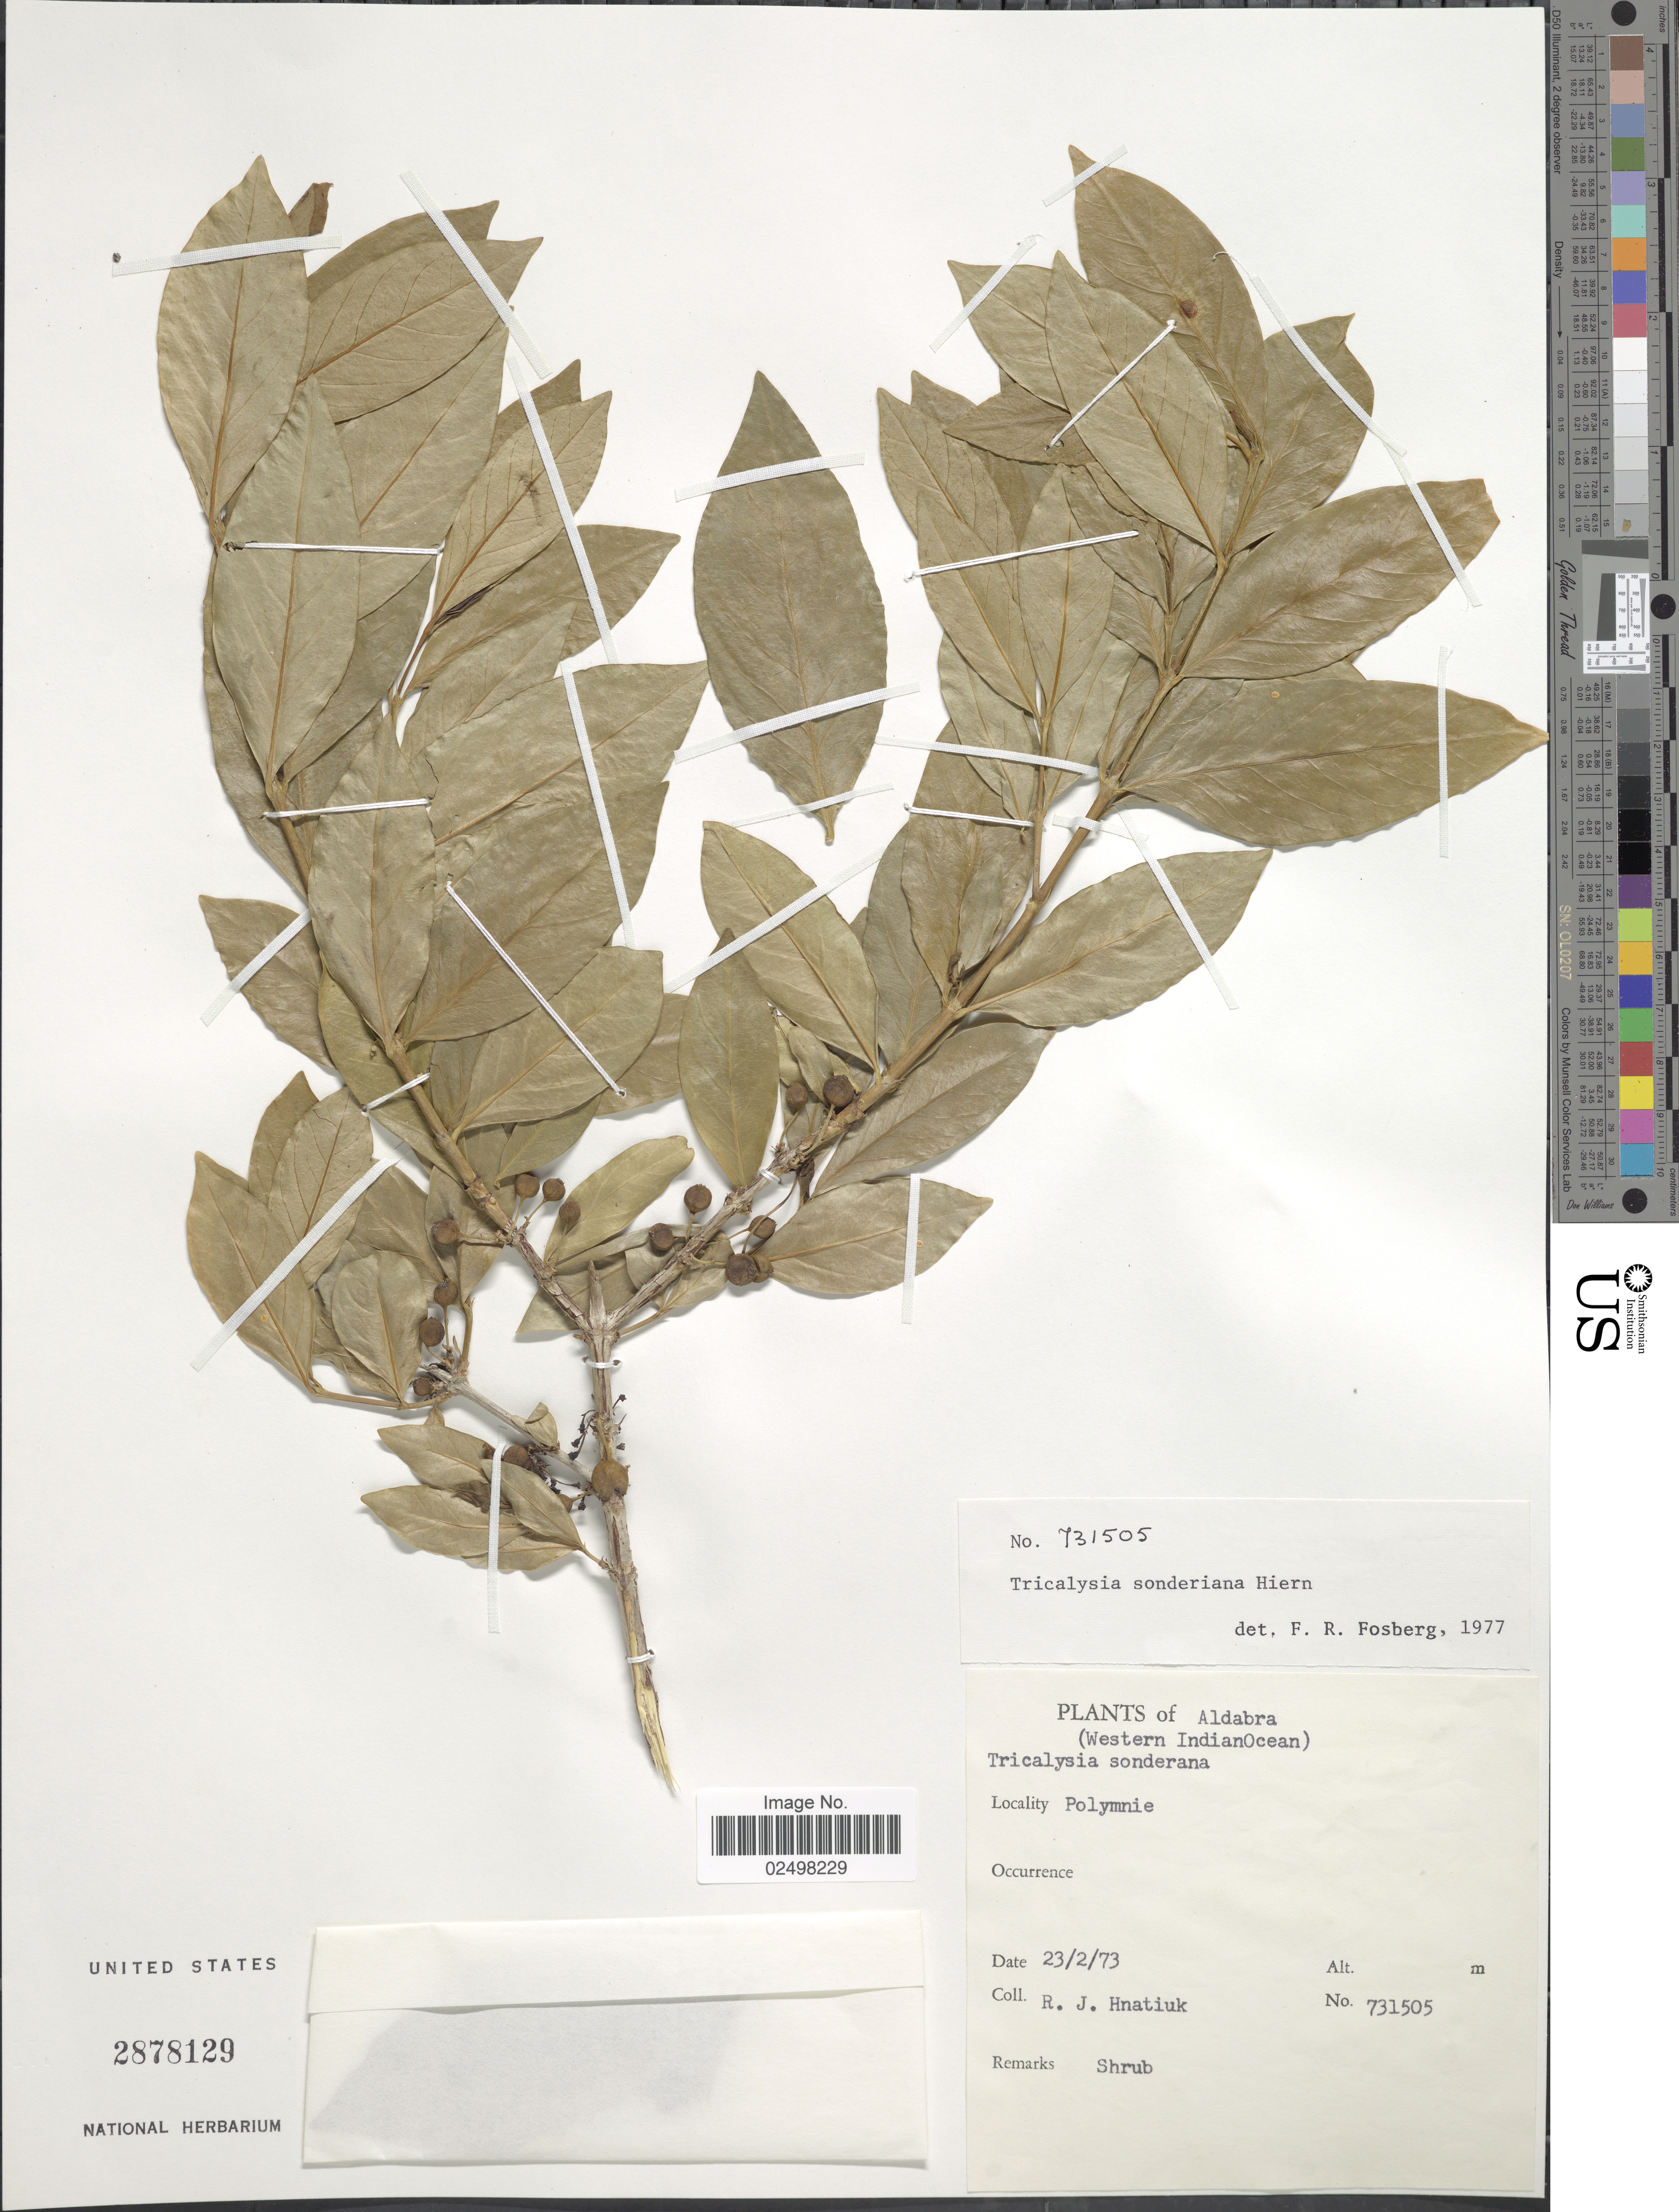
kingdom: Plantae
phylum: Tracheophyta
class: Magnoliopsida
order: Gentianales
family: Rubiaceae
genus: Tricalysia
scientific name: Tricalysia sonderiana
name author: Hiern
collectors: R. Hnatiuk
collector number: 731505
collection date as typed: Transcribed d/m/y: 23/2/73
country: Seychelles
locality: Aldabra (Western IndianOcean) Polymnie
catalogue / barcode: US 2878129